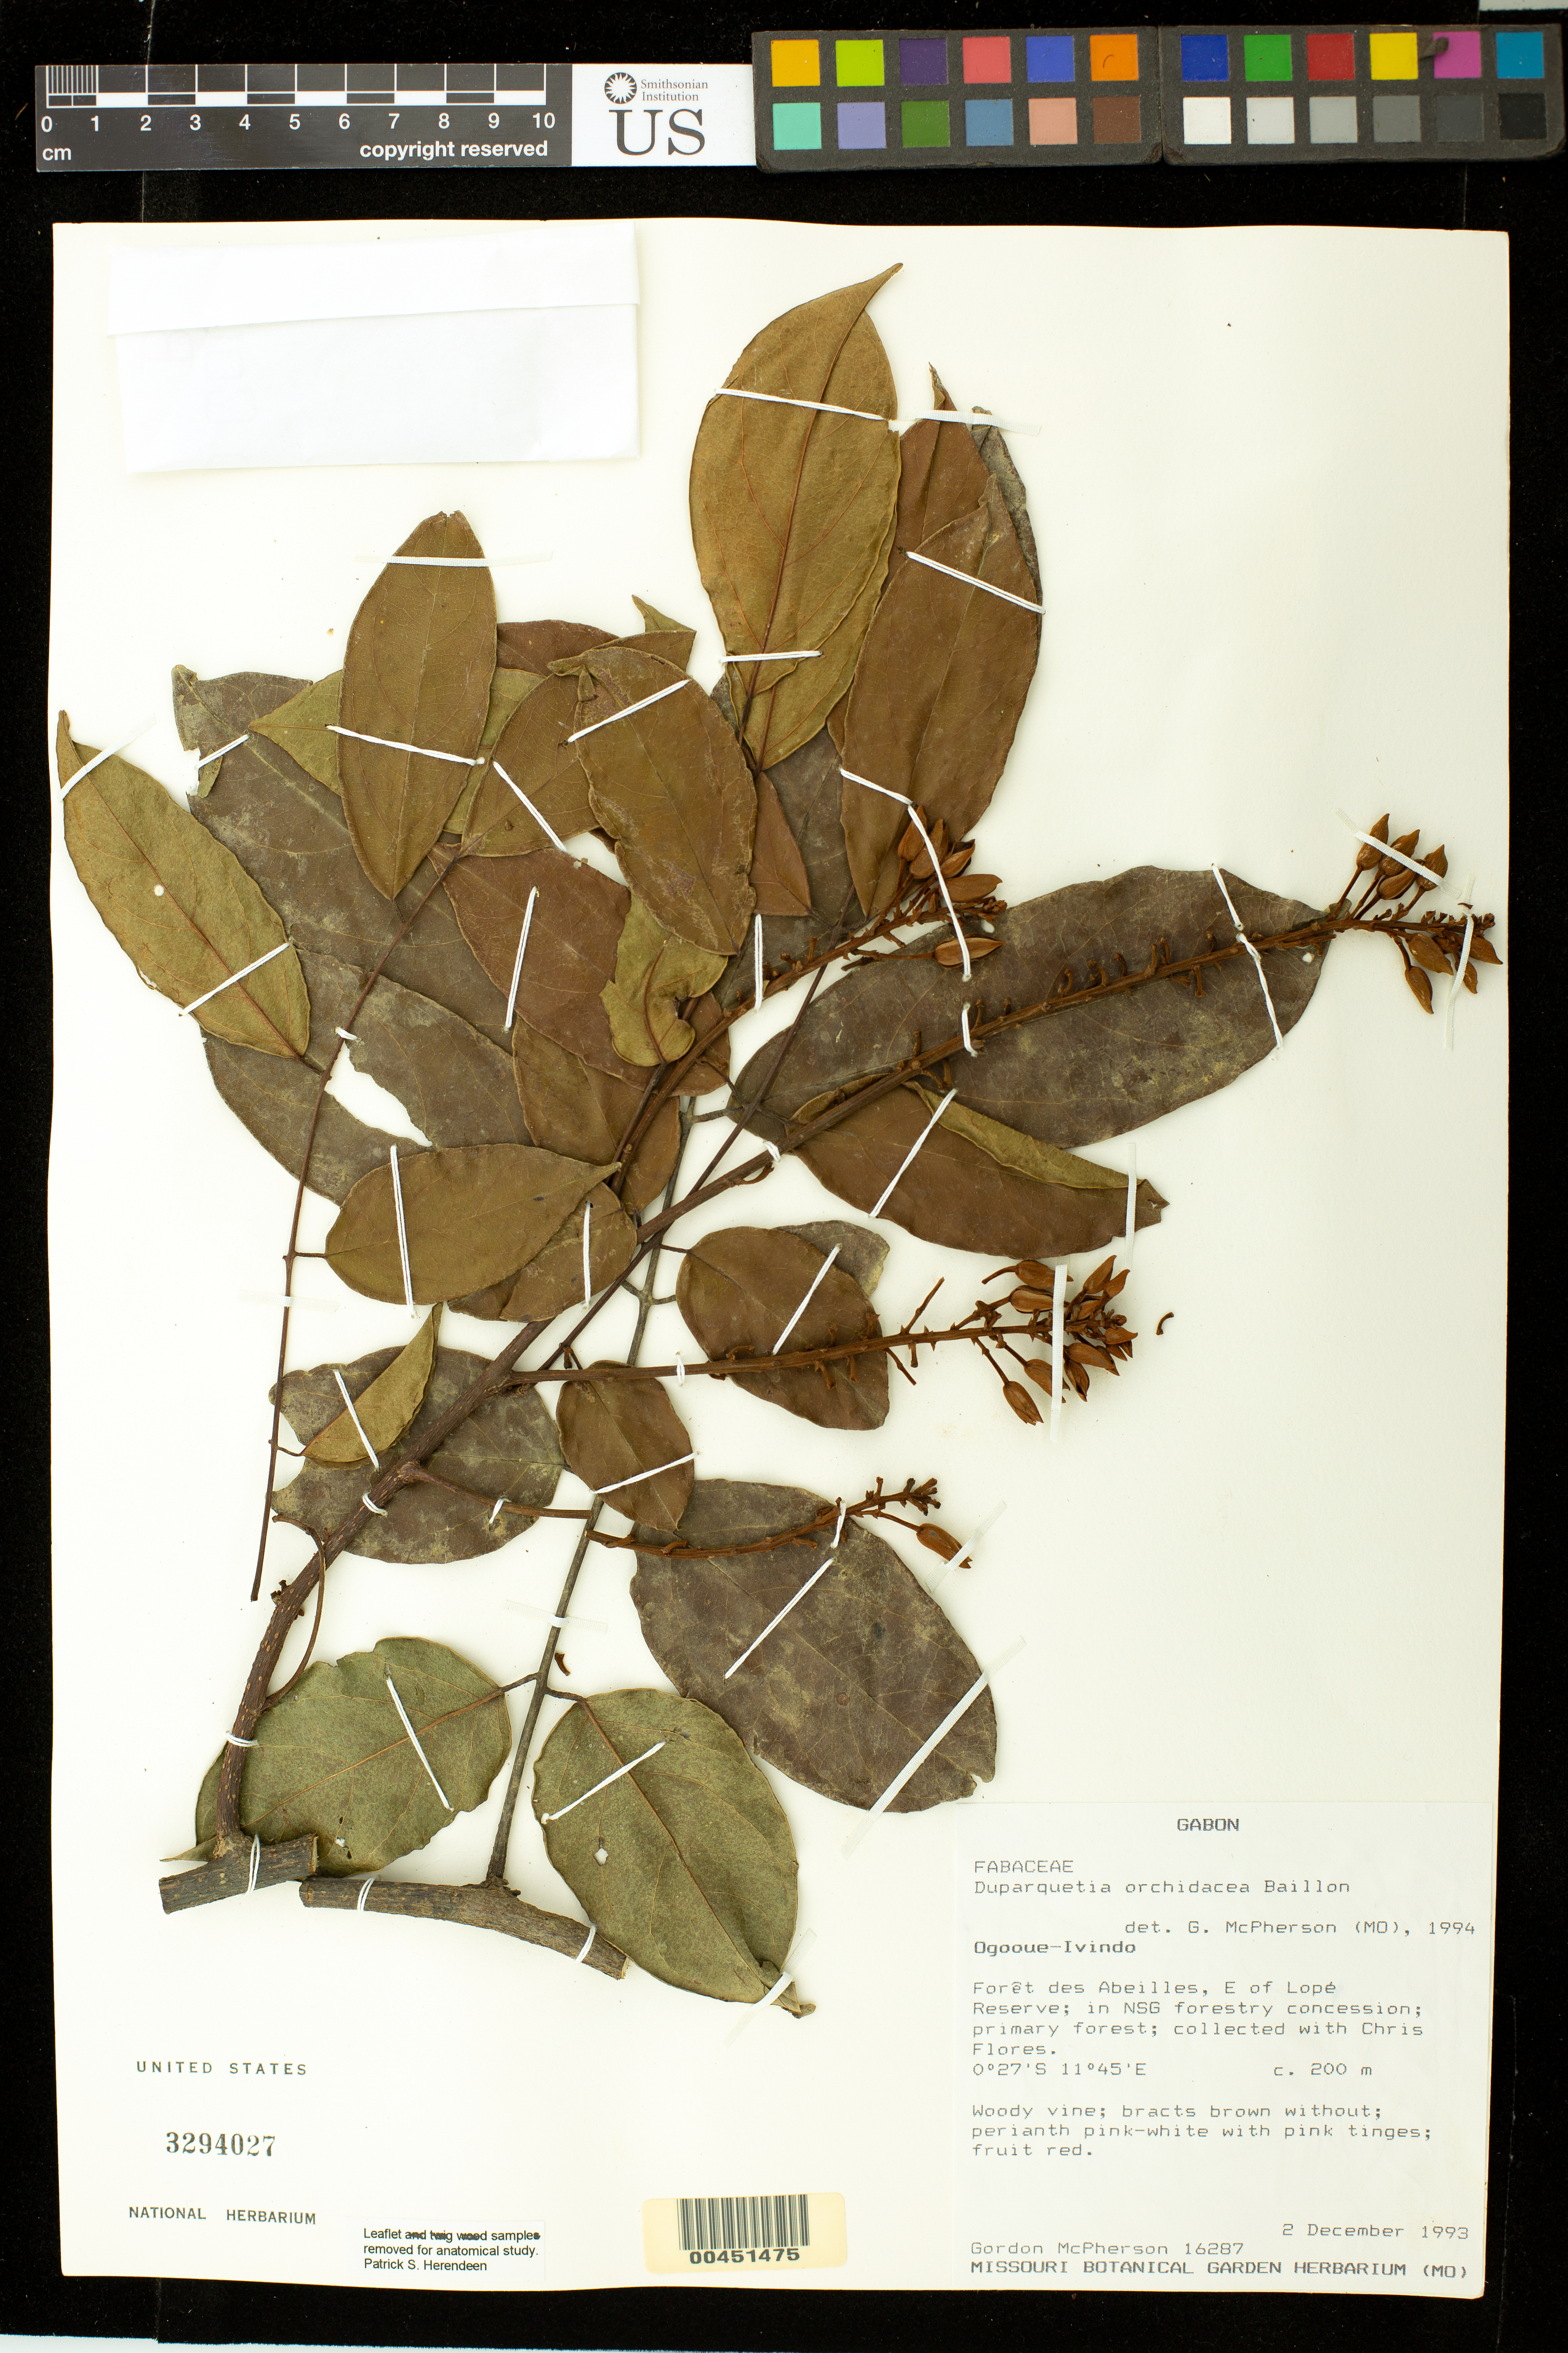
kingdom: Plantae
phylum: Tracheophyta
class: Magnoliopsida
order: Fabales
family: Fabaceae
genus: Duparquetia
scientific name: Duparquetia orchidacea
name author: Baill.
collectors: G. D. McPherson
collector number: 16287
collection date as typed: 02 Dec 1993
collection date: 1993-12-02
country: Gabon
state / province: Ogooué-ivindo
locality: E of Lope Reserve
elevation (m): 200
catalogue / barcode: US 3294027